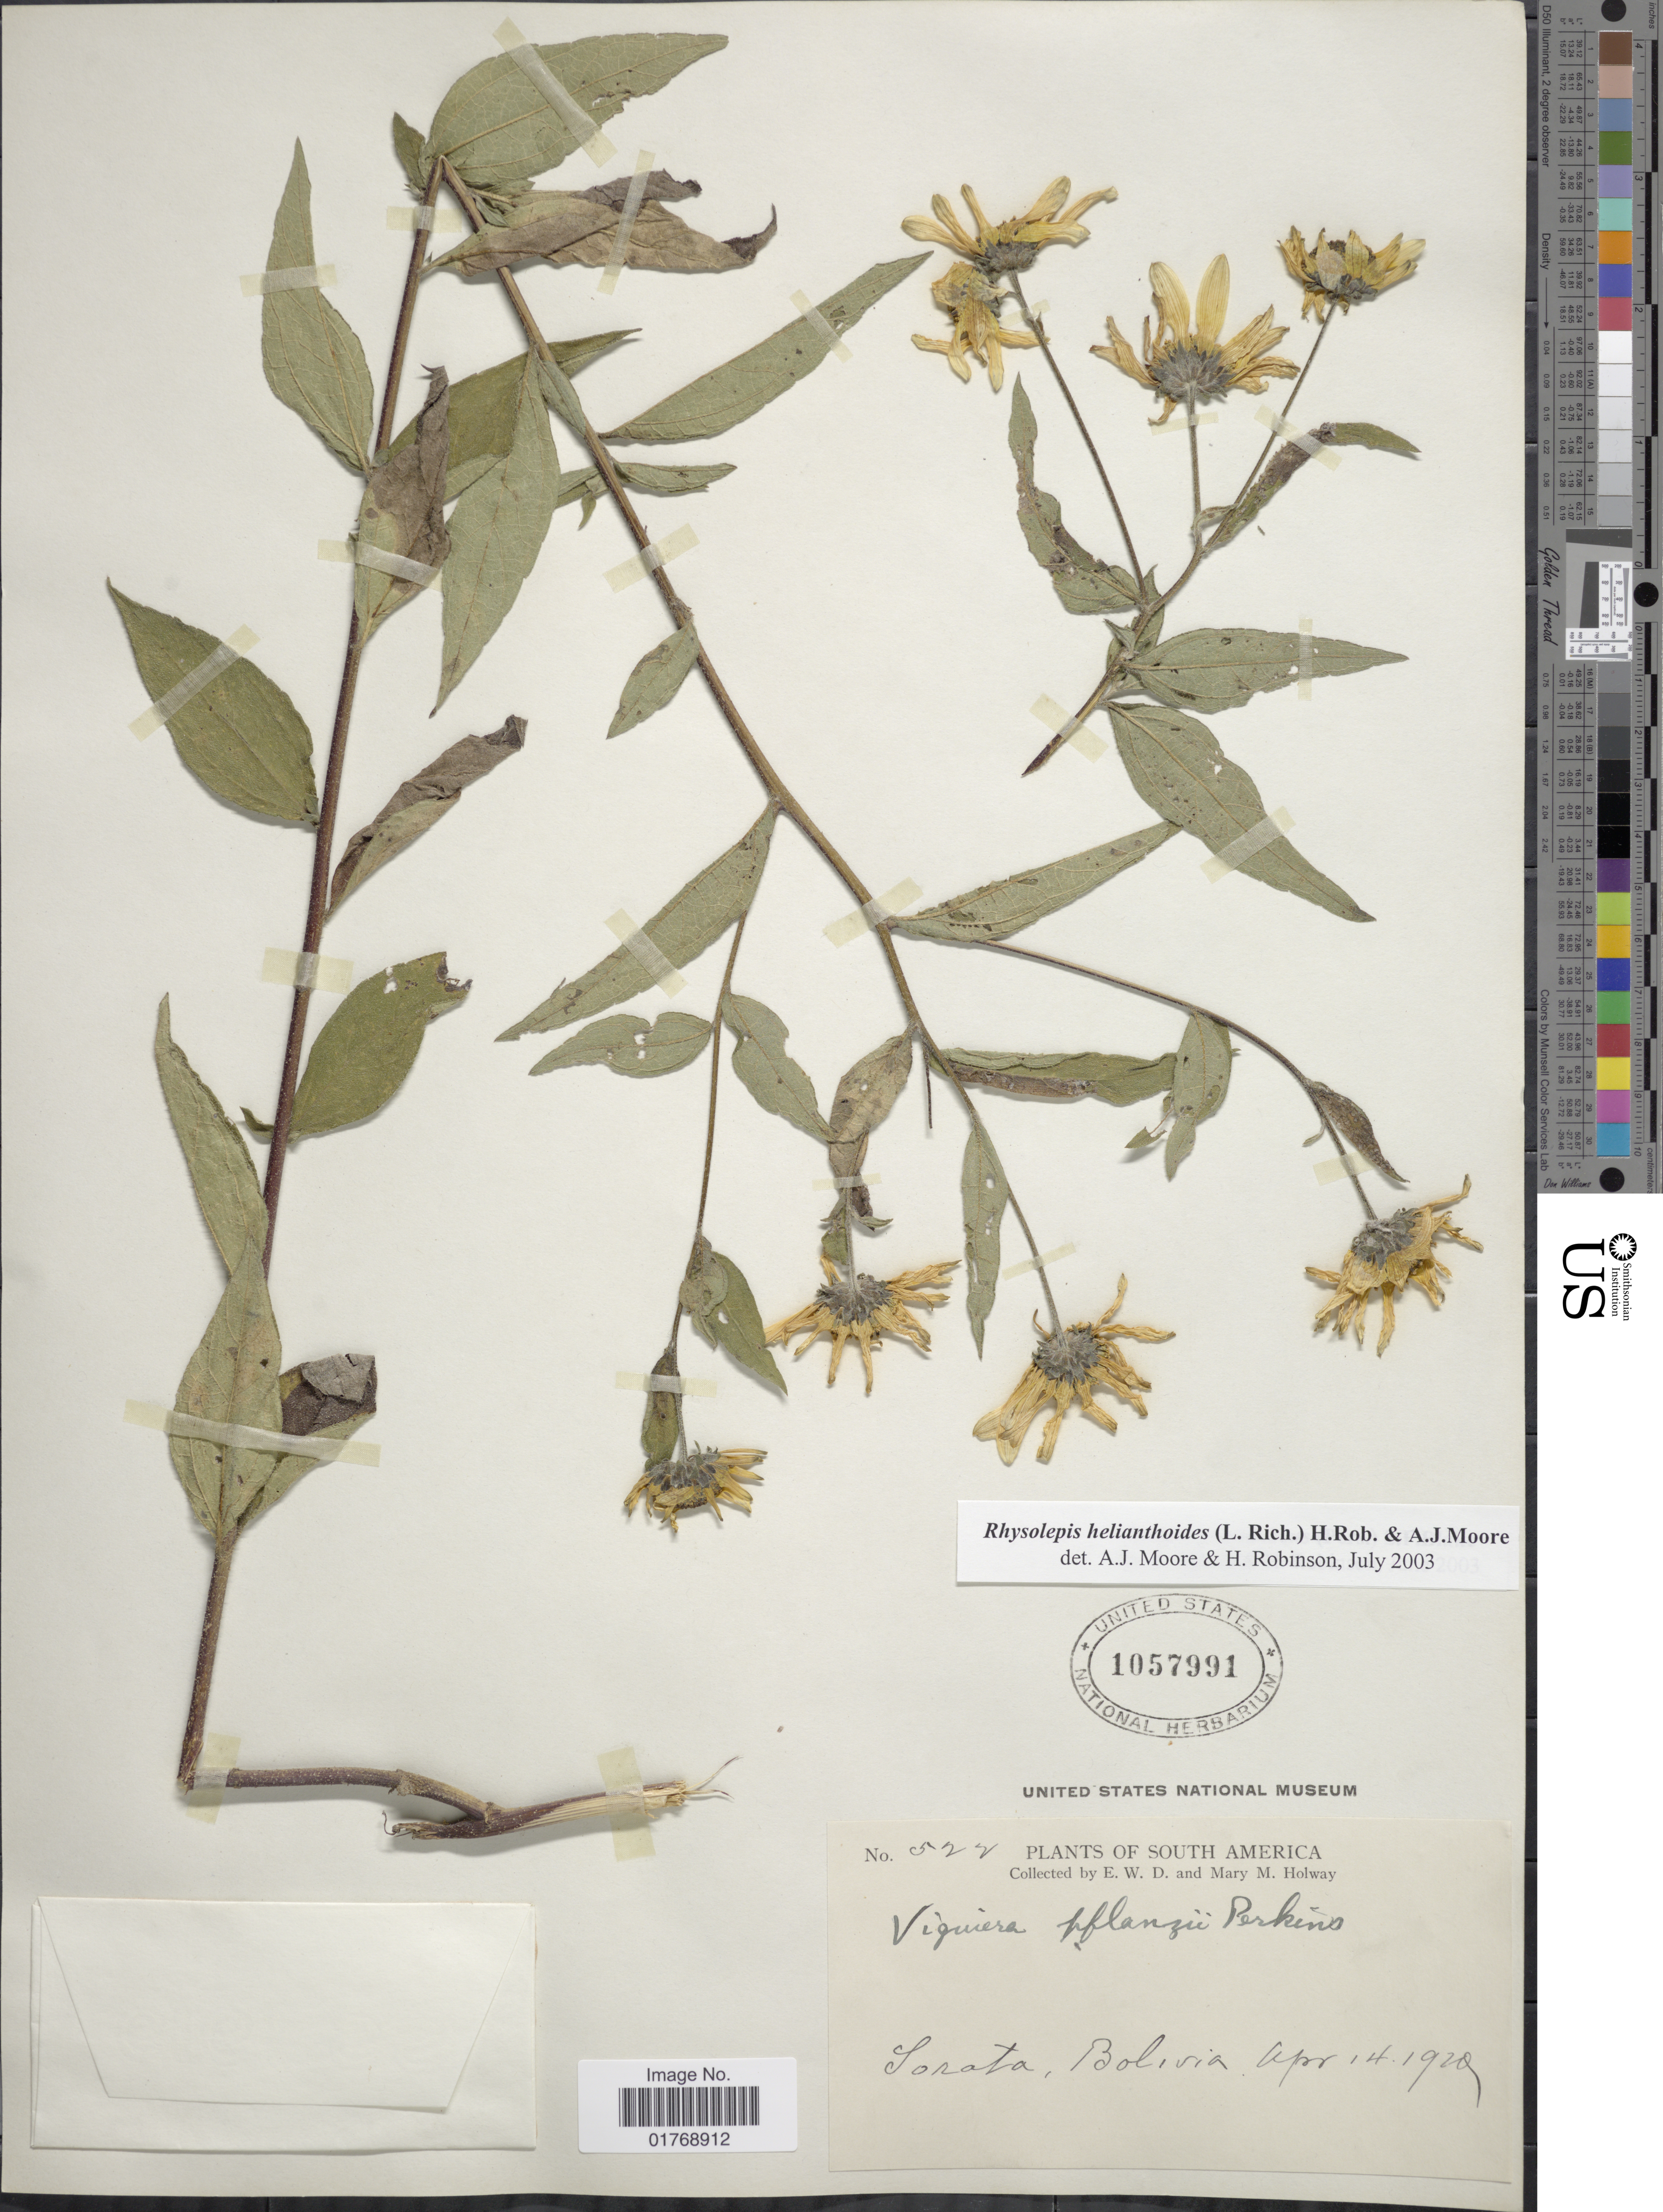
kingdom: Plantae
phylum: Tracheophyta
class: Magnoliopsida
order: Asterales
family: Asteraceae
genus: Viguiera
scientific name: Viguiera procumbens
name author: (Pers.) S.F. Blake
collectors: E. W. D. Holway & M. M. Holway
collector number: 522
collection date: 1920-04-14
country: Bolivia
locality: Sorata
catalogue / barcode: US 1057991